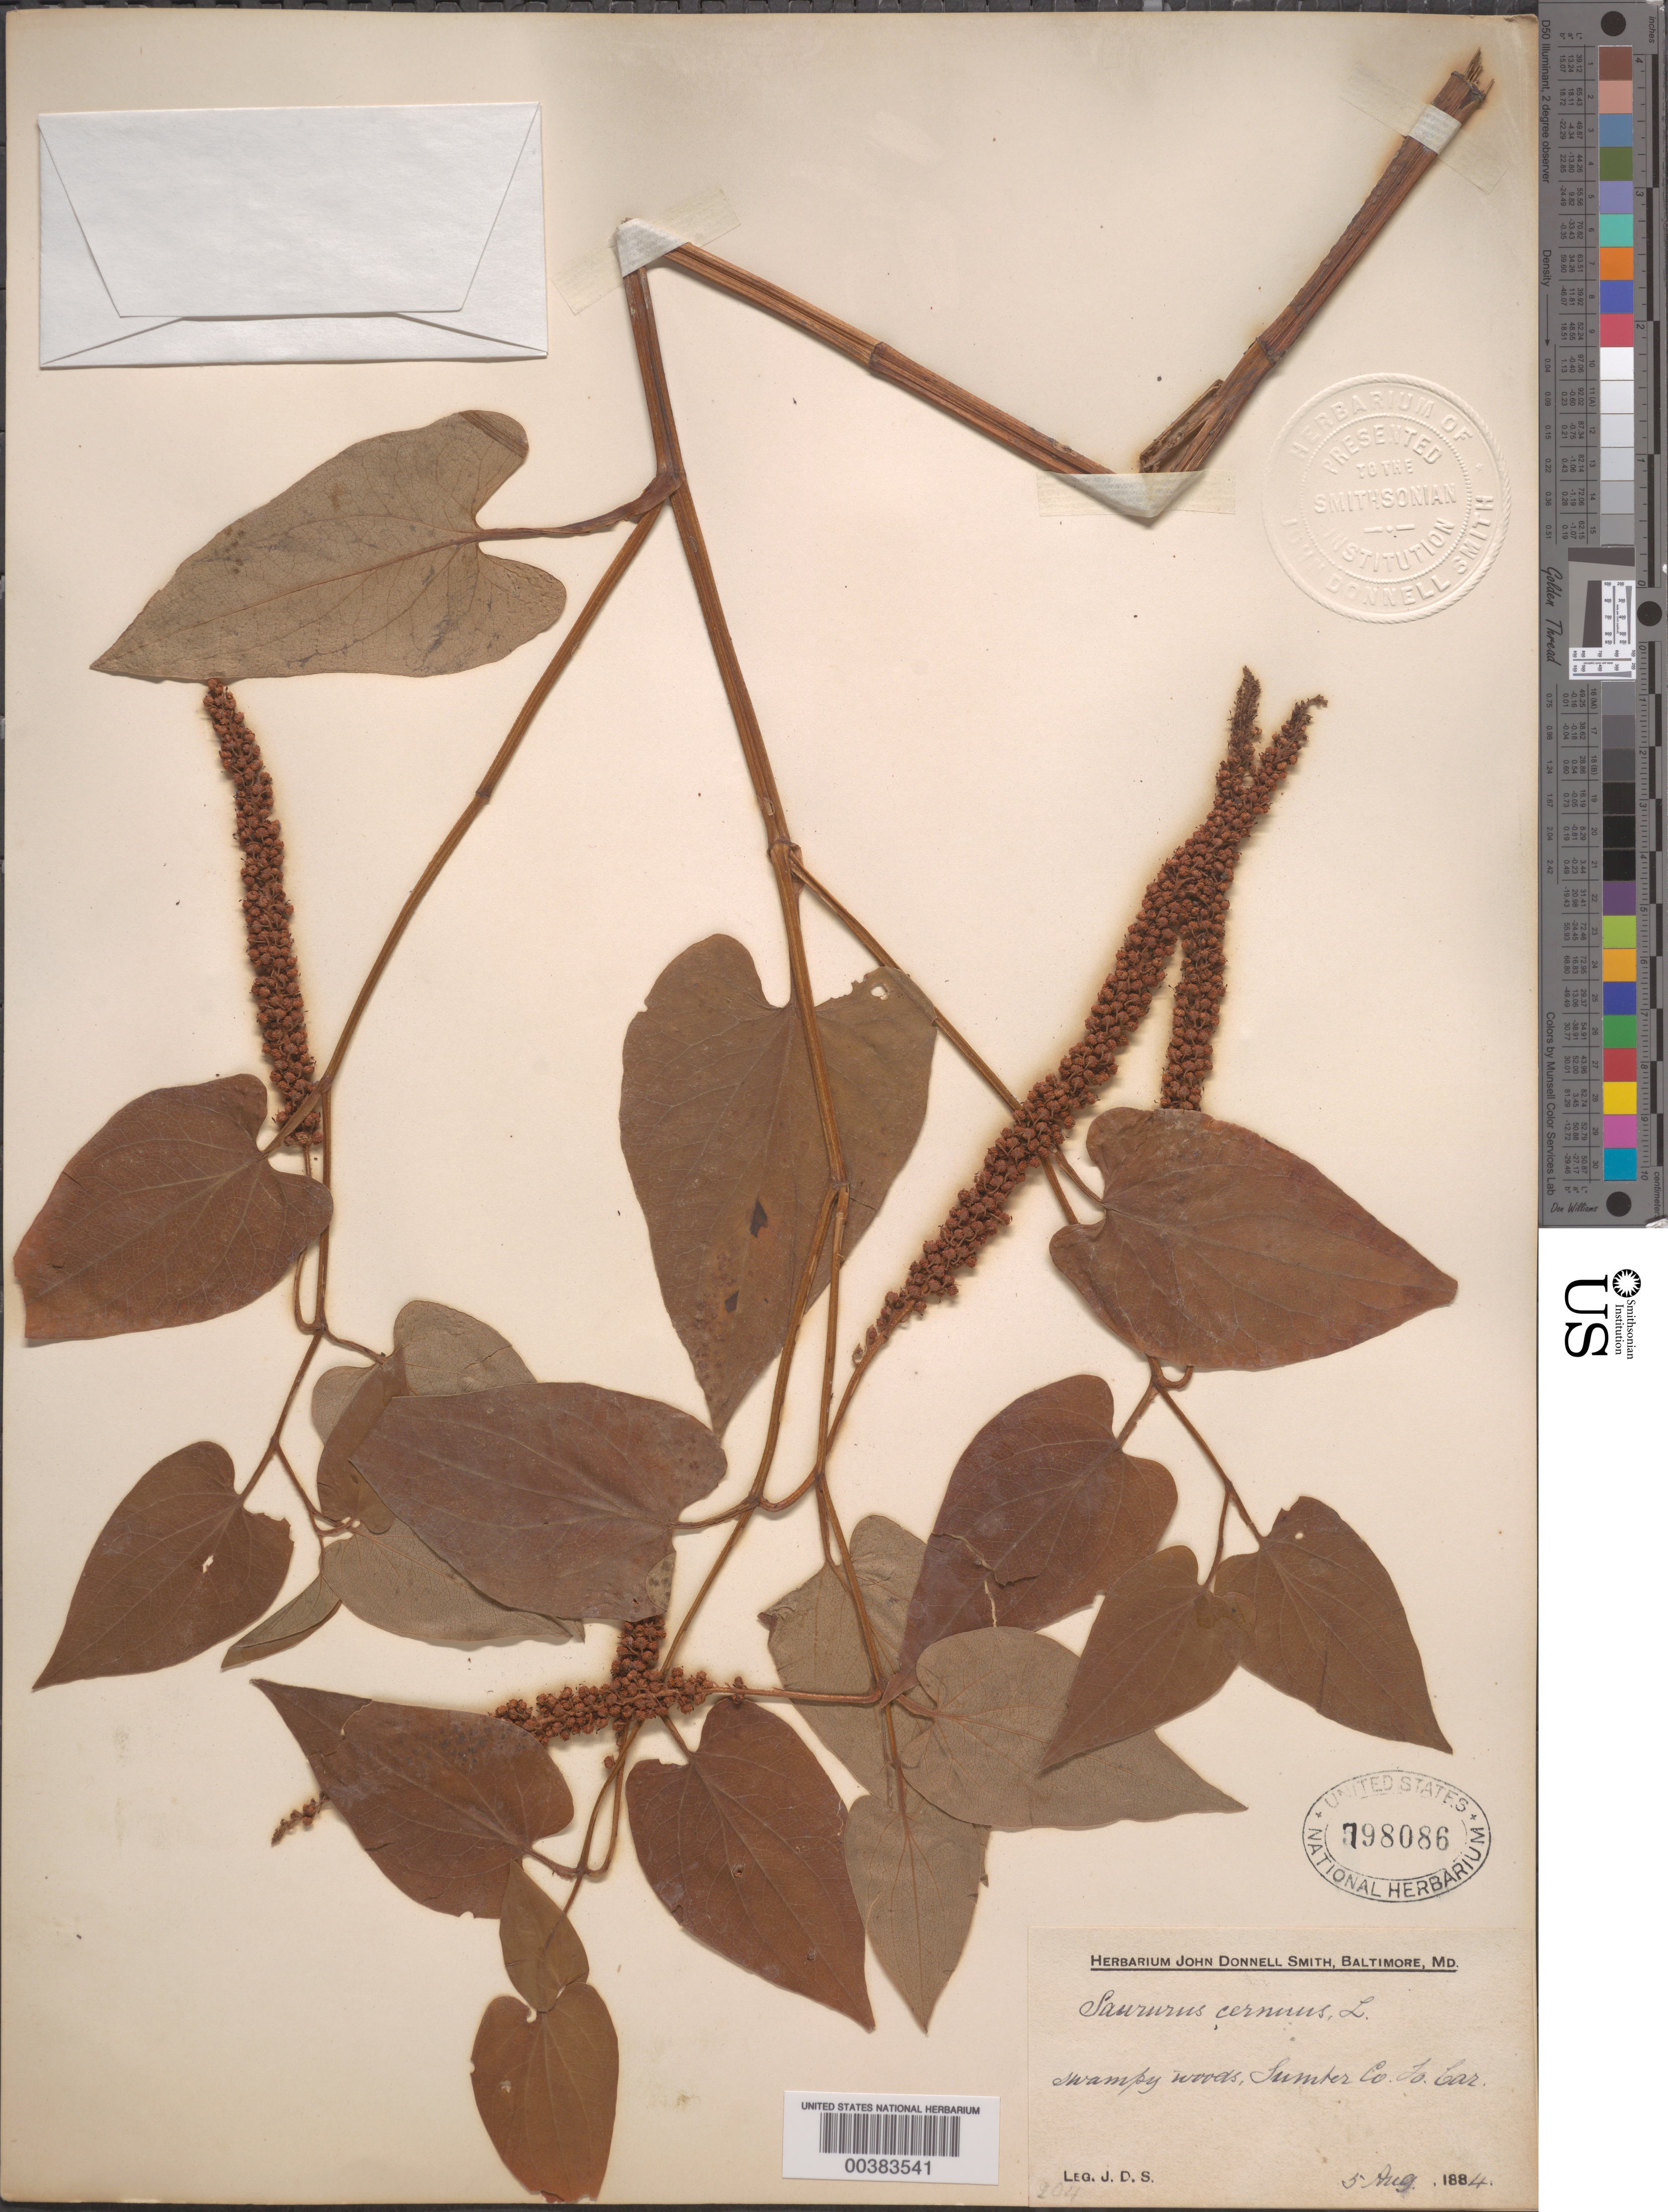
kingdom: Plantae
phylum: Tracheophyta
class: Magnoliopsida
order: Piperales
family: Saururaceae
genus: Saururus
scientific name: Saururus cernuus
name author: L.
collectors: J. Donnell Smith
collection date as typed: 05 Aug 1884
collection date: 1884-08-05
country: United States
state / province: South Carolina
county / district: Sumter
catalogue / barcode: US 798086